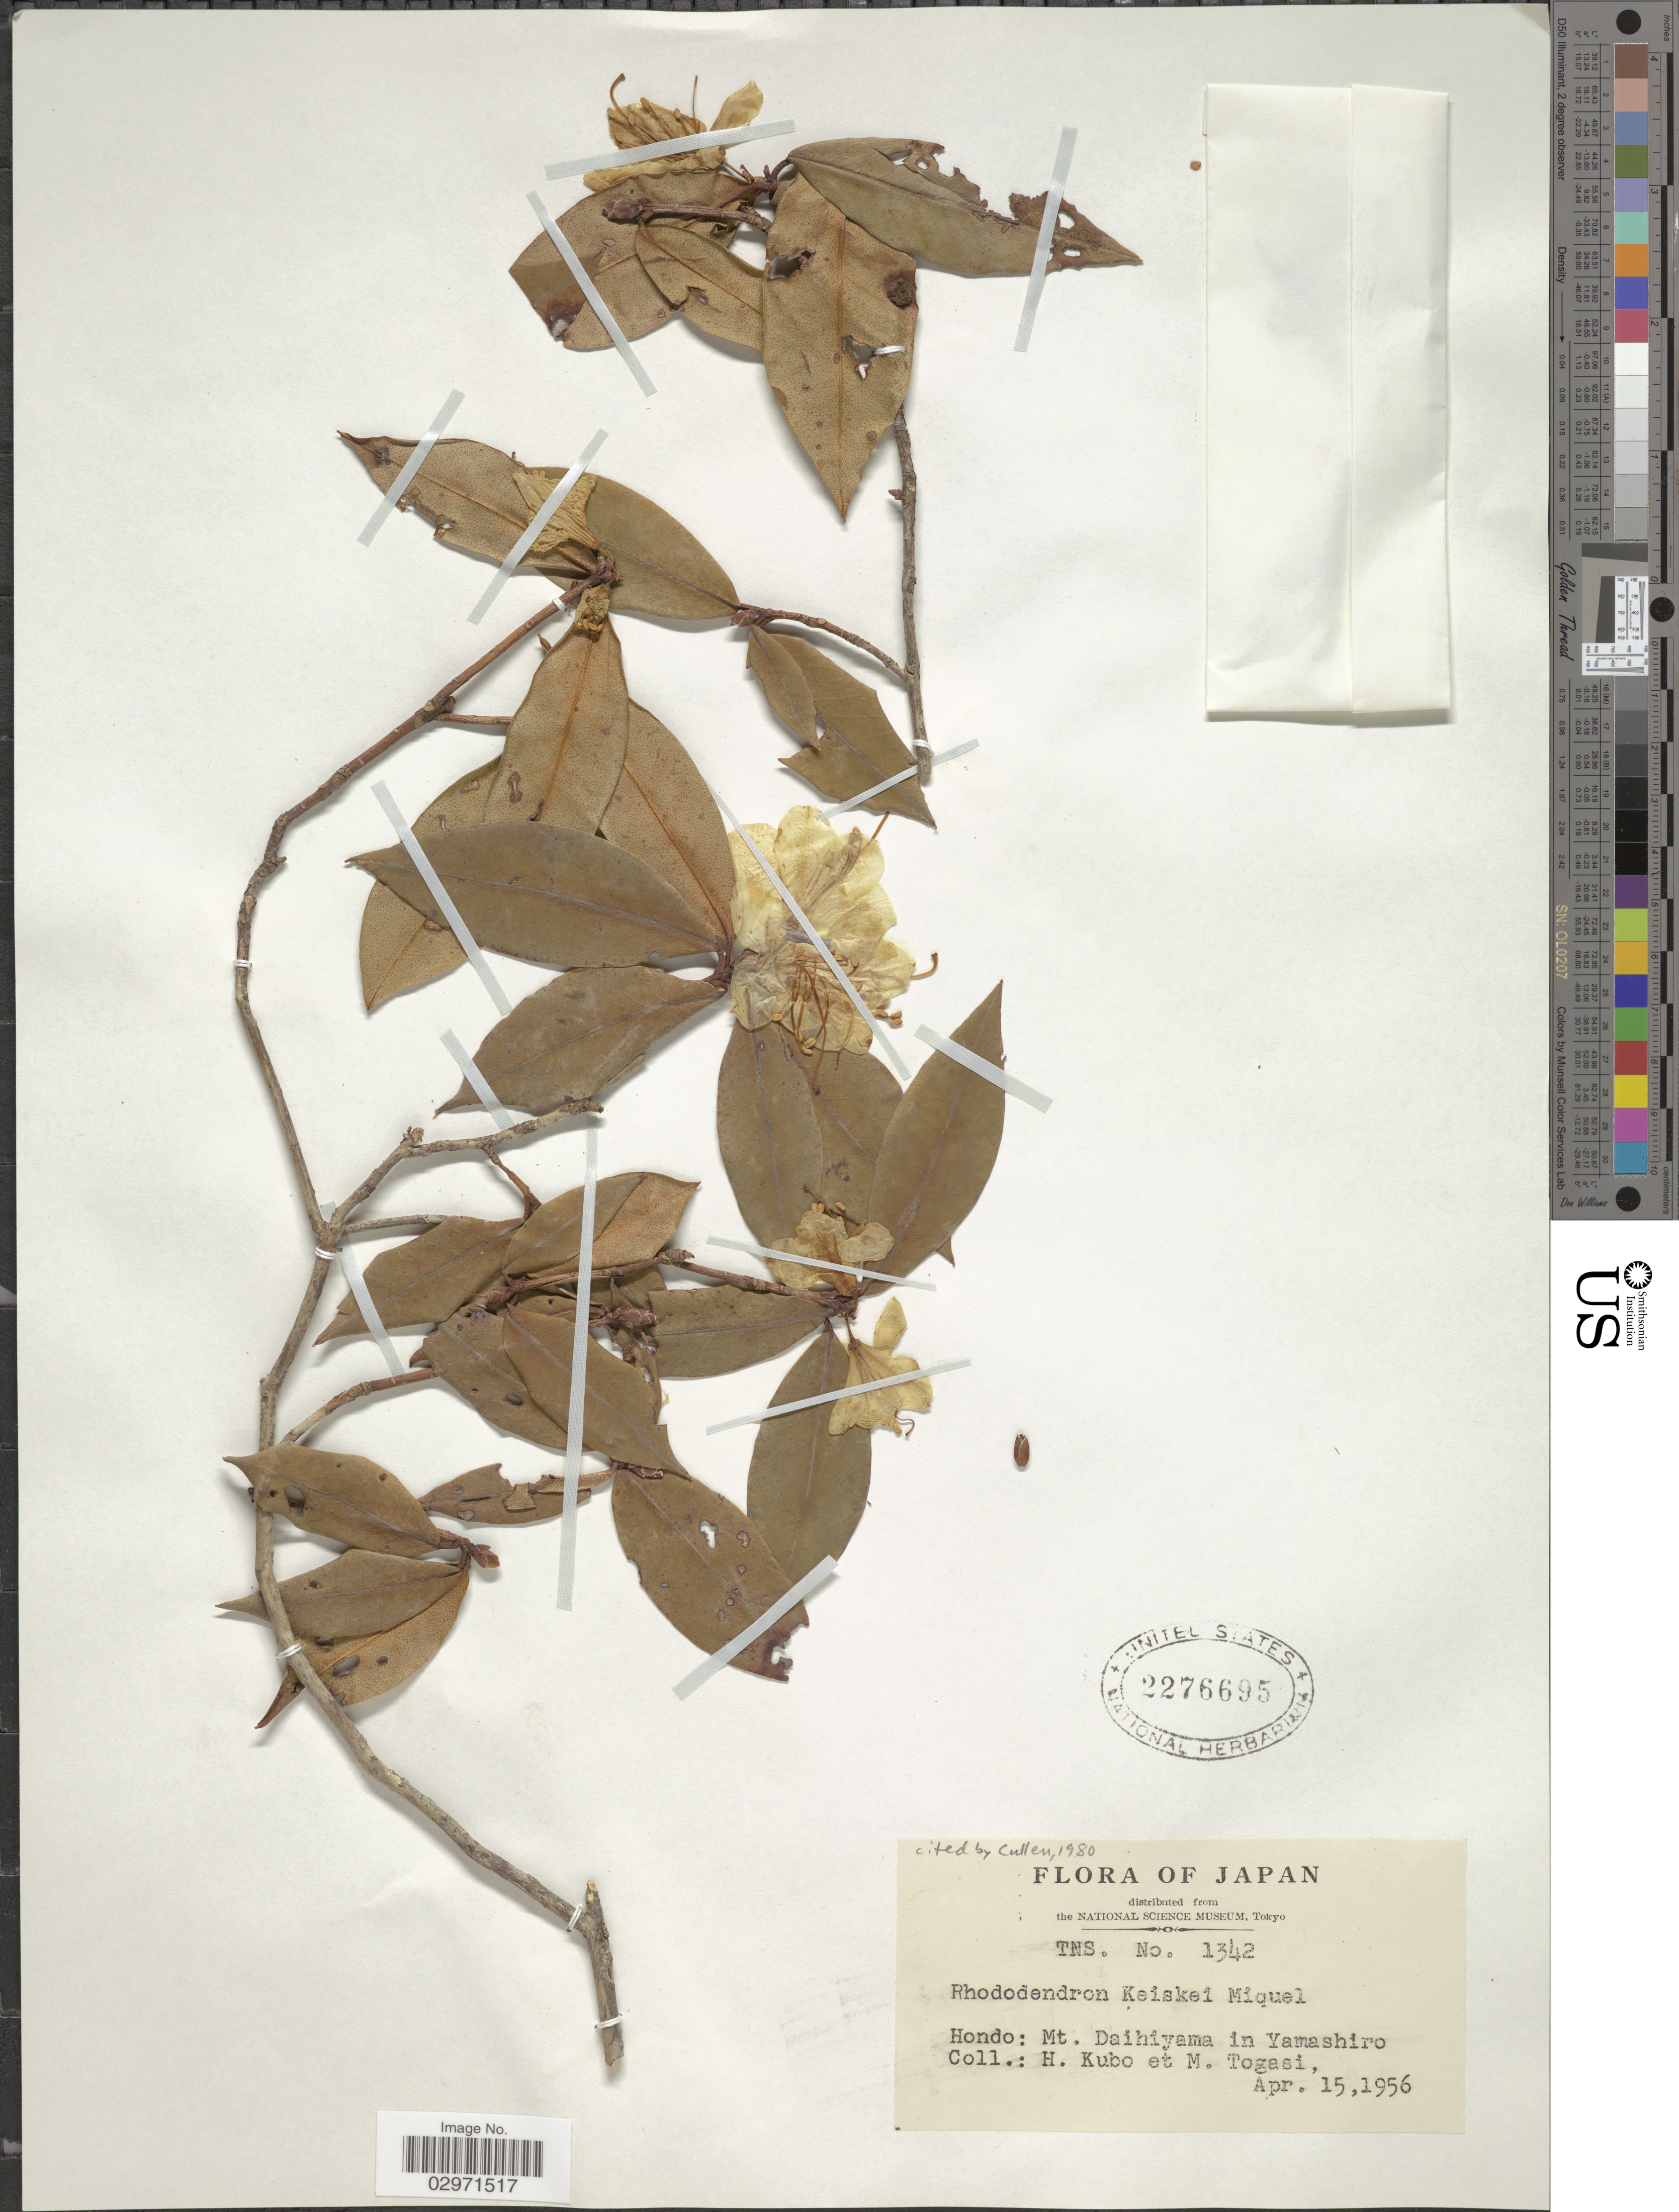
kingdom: Plantae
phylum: Tracheophyta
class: Magnoliopsida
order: Ericales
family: Ericaceae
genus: Rhododendron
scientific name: Rhododendron keiskei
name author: Miq.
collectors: H. Kubo & M. Togasi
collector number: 1342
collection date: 1956-04-15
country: Japan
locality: Hondo: Mt. Daihiyama in Yamashiro.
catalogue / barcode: US 2276695